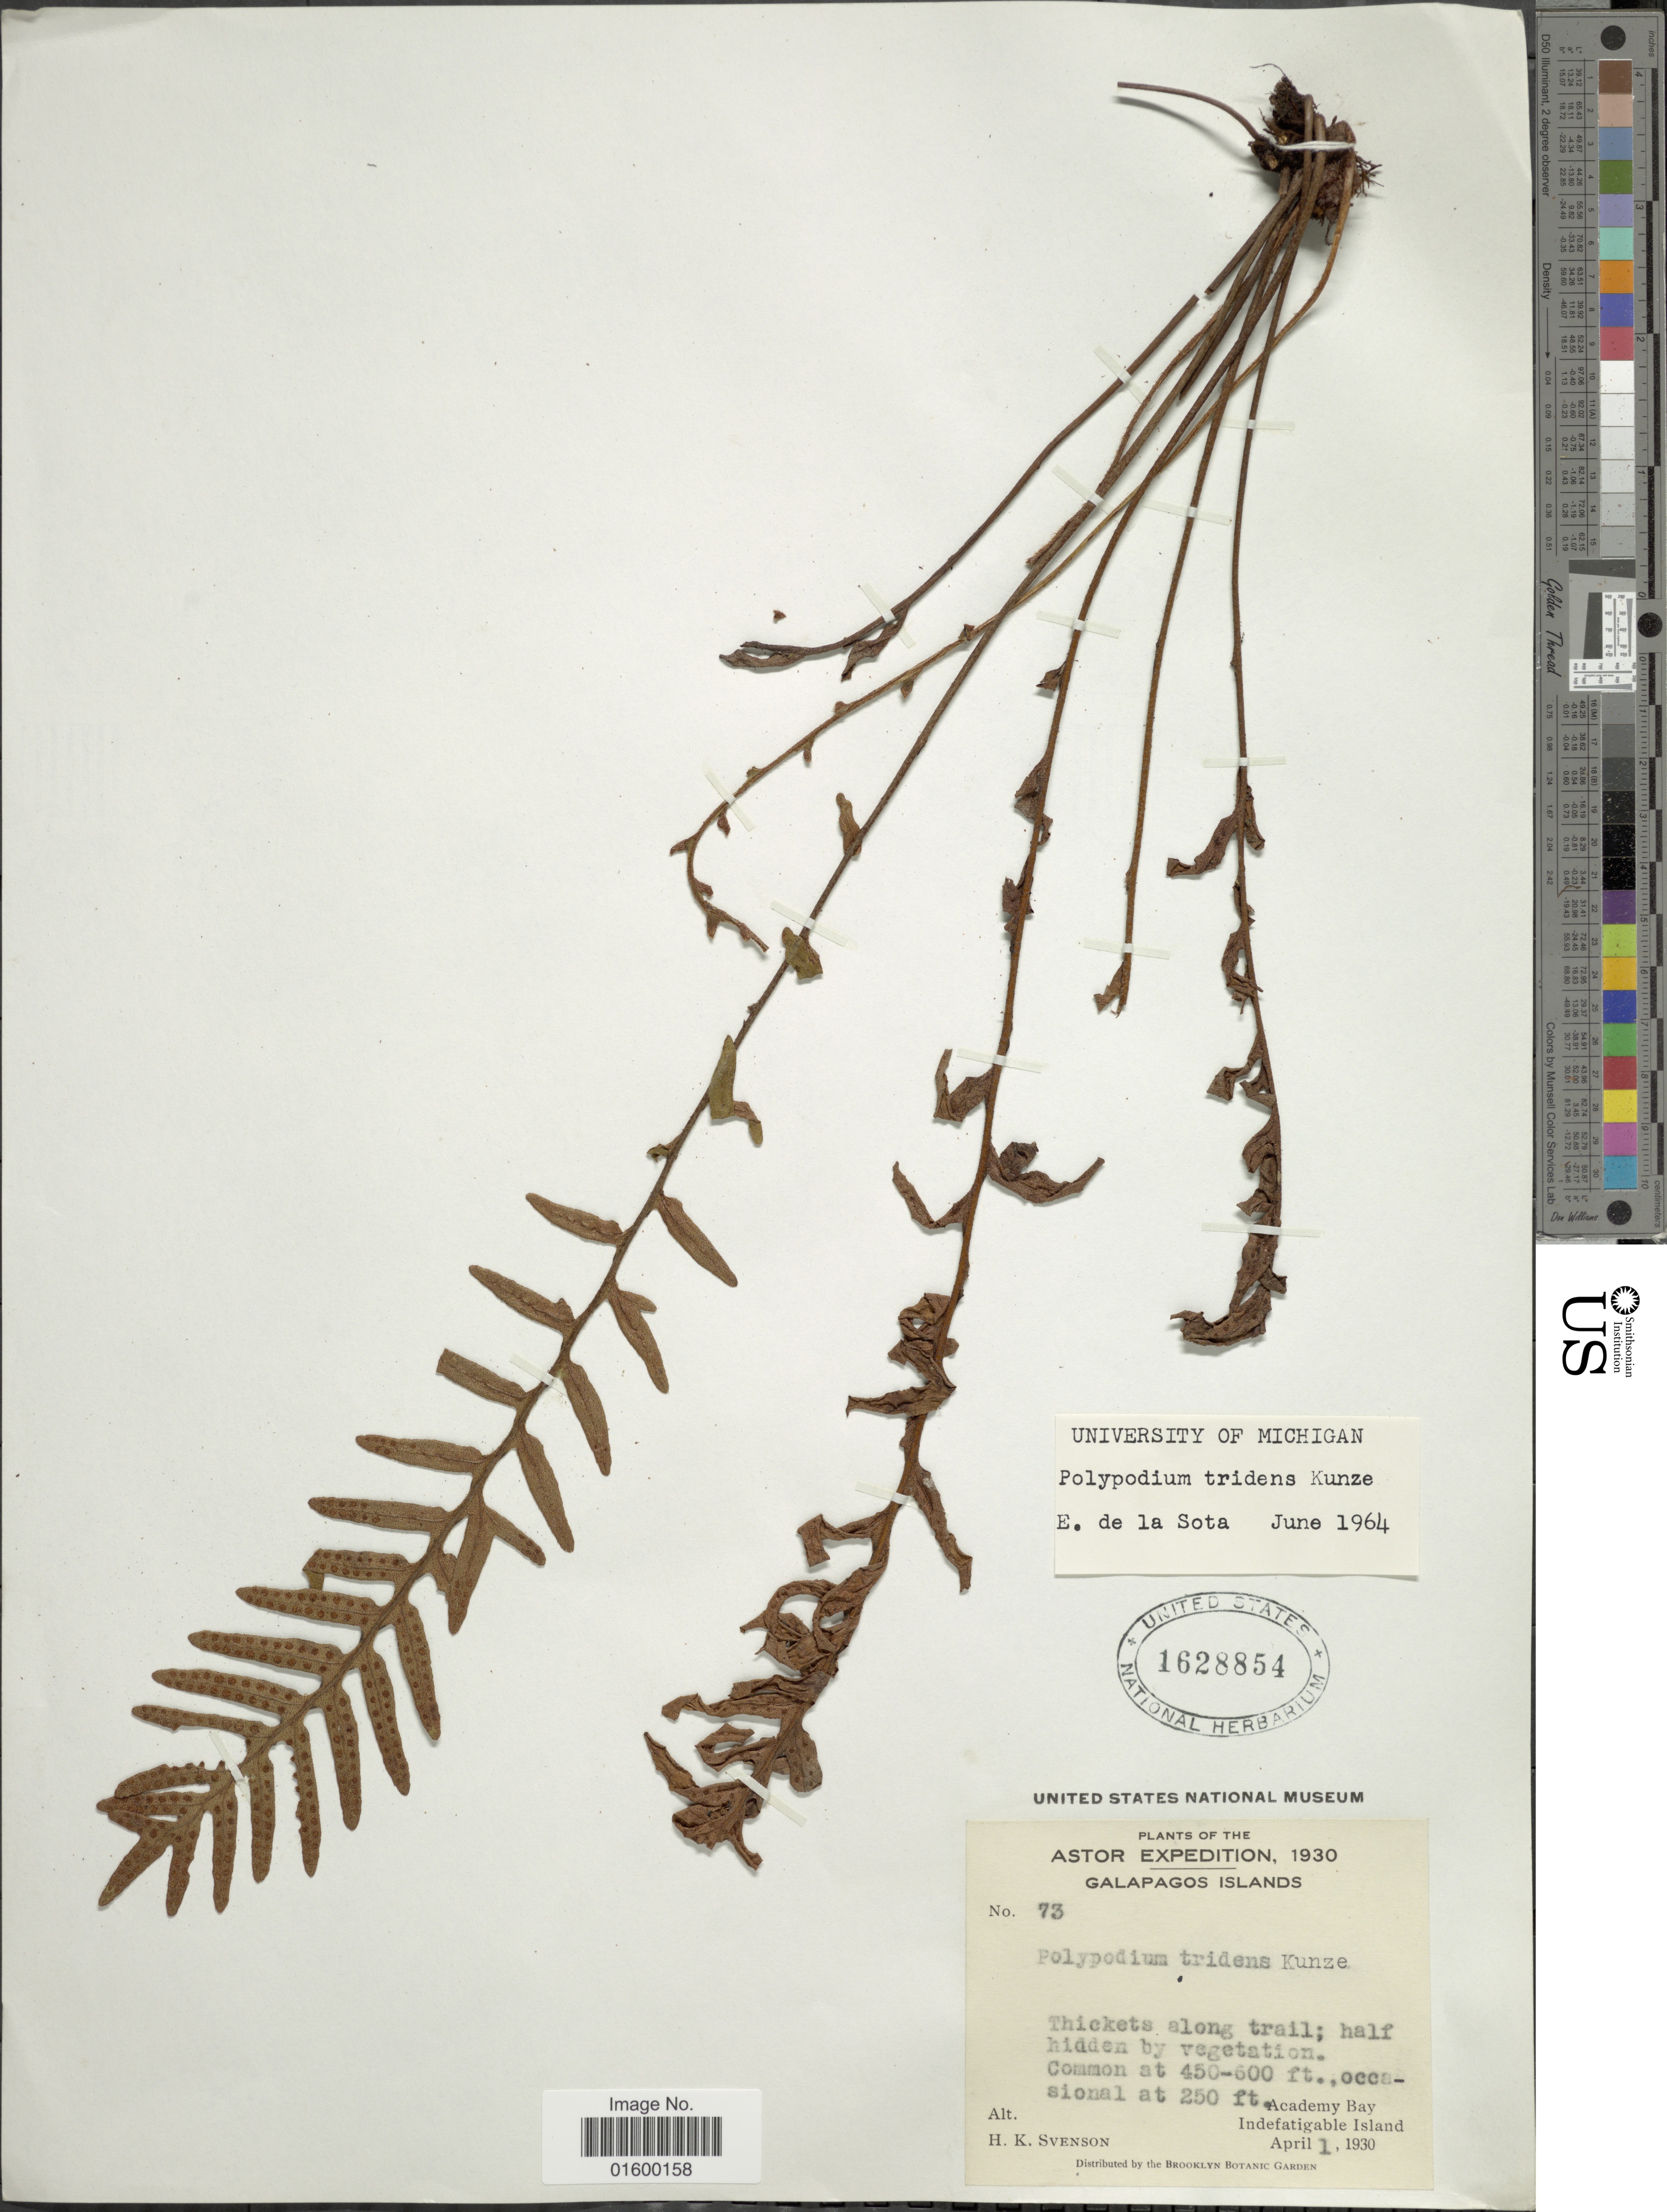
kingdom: Plantae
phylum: Tracheophyta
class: Polypodiopsida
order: Polypodiales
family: Polypodiaceae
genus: Pleopeltis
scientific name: Pleopeltis tridens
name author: J. Sm.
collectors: H. K. Svenson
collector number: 73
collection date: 1930-04-01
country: Ecuador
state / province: Colón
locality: Galapagos Islands, Academy Bay, Indefatigable Island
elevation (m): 76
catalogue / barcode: US 1628854